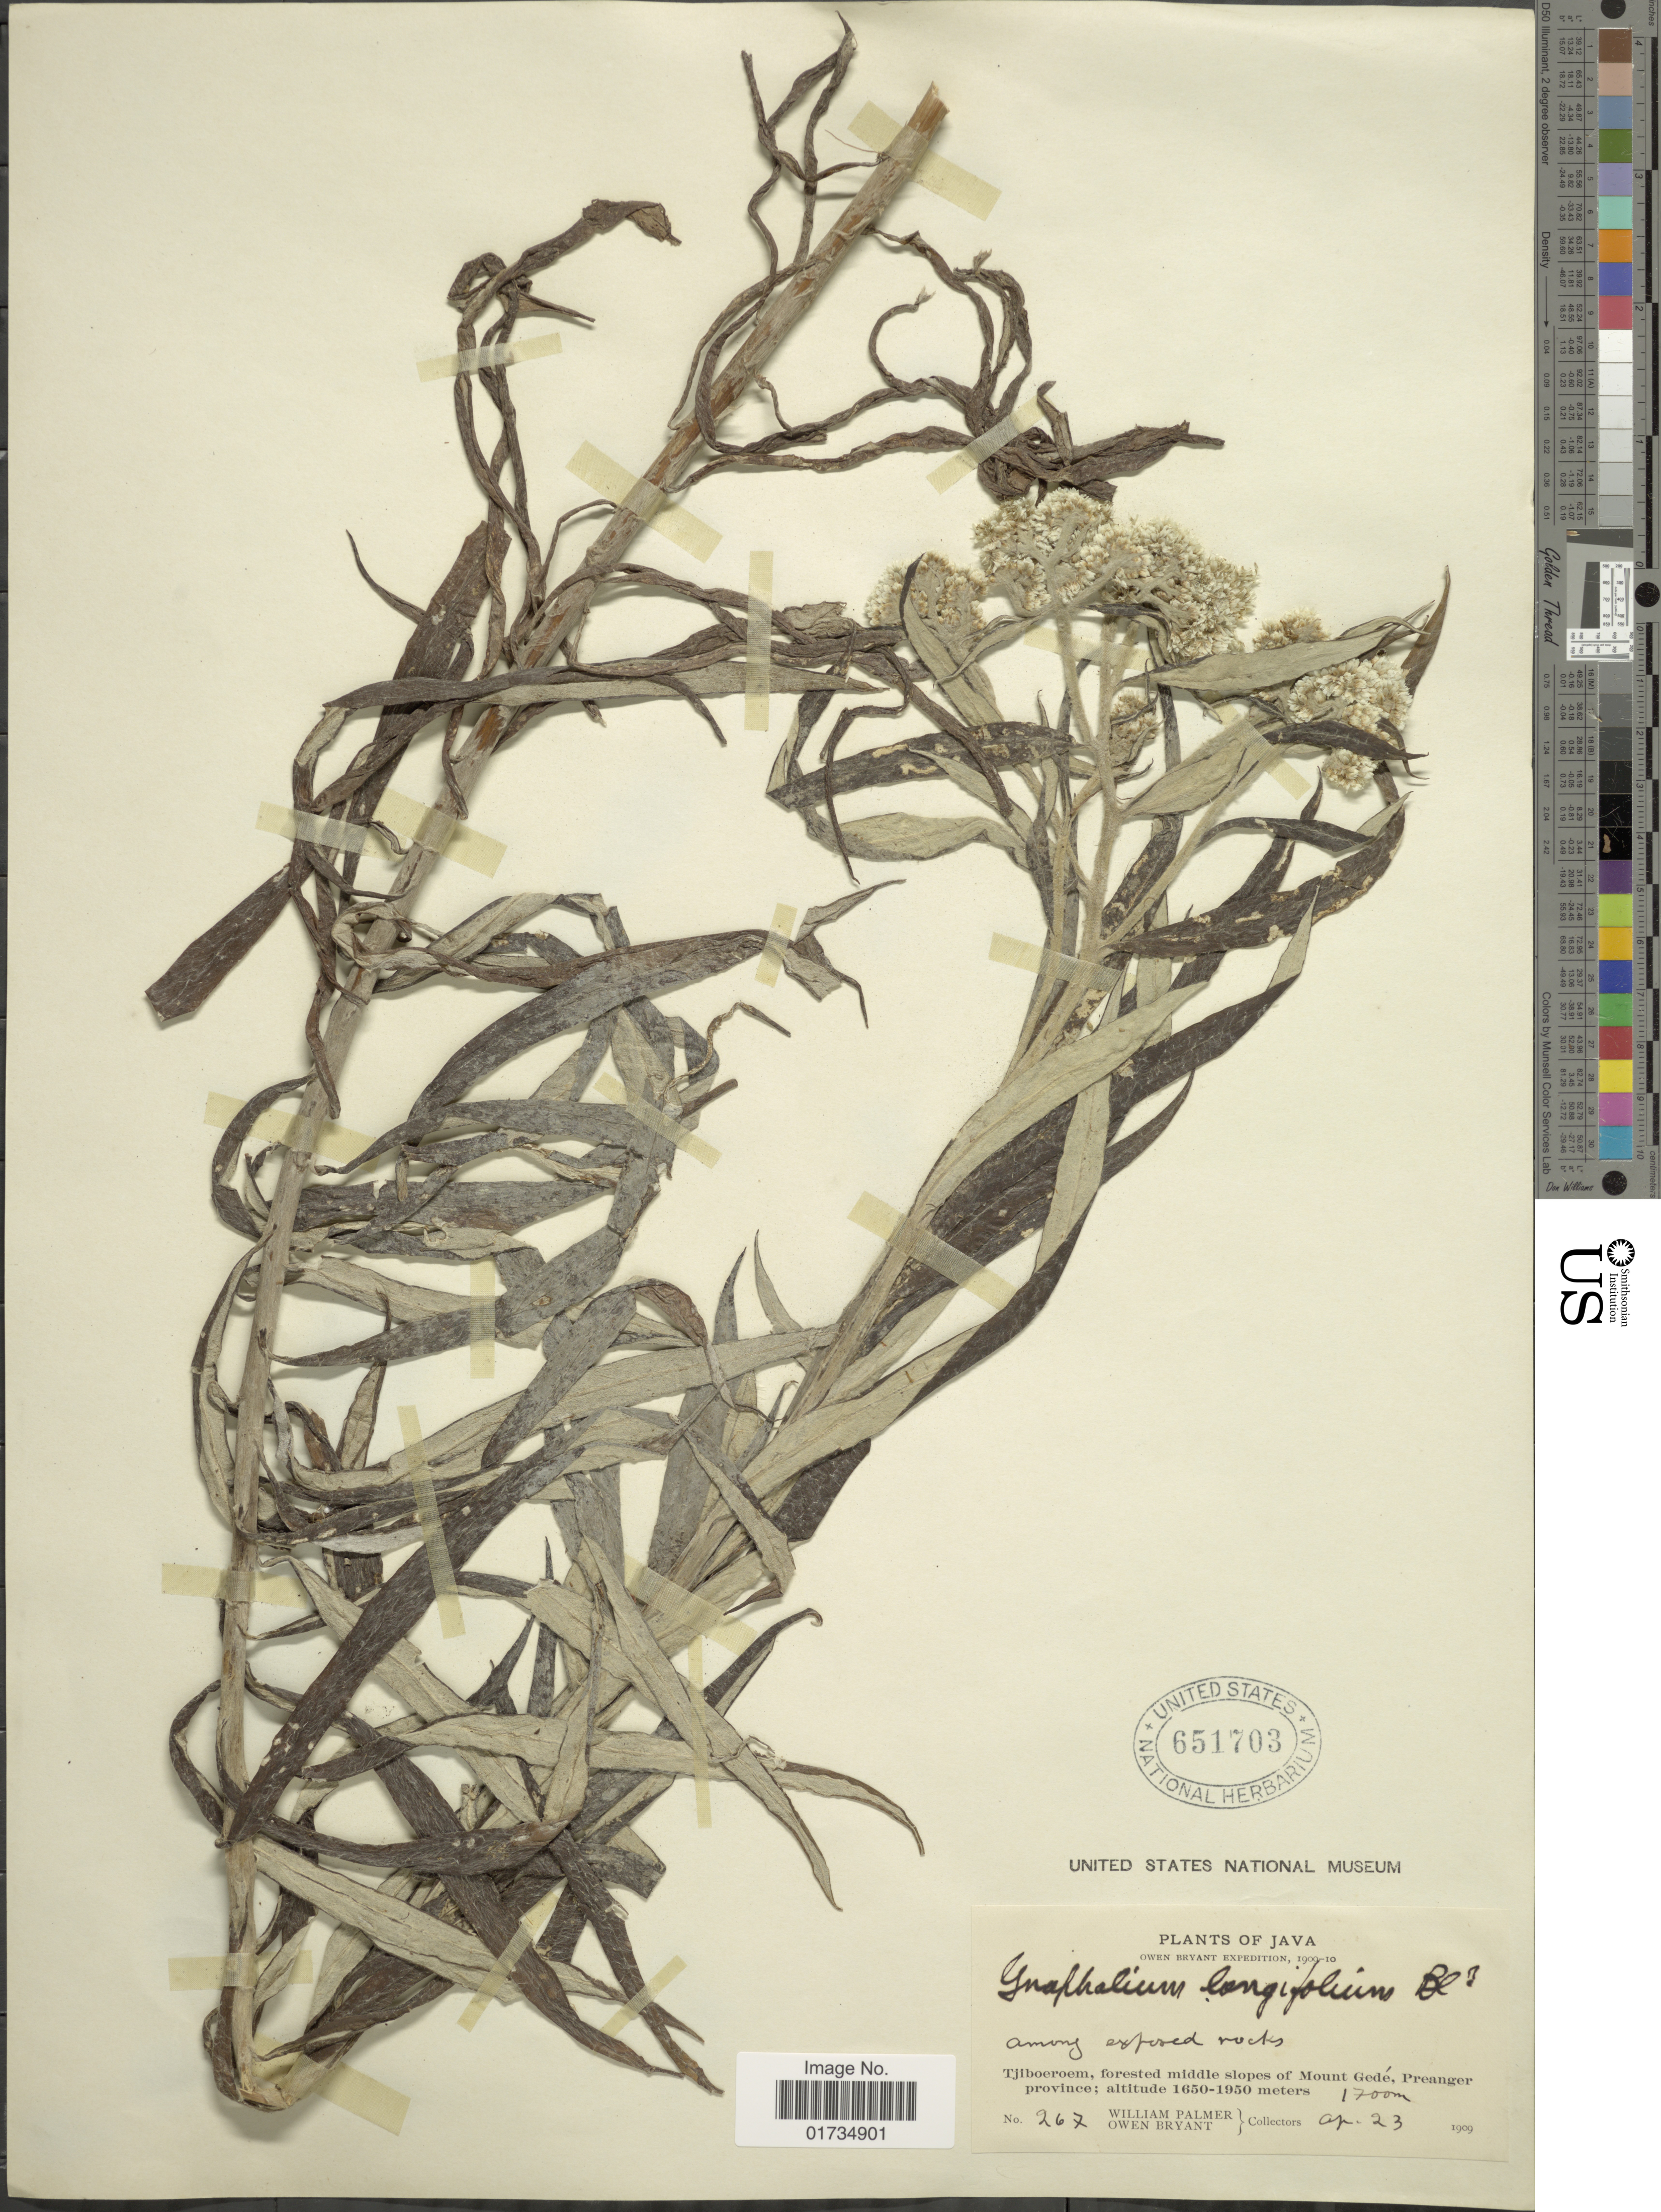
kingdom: Plantae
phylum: Tracheophyta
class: Magnoliopsida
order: Asterales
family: Asteraceae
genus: Anaphalis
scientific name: Anaphalis longifolia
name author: (Blume) DC.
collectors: W. Palmer & O. Bryant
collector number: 267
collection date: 1909-04-23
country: Indonesia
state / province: Java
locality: Java. Tjiboeroem, forested middle slopes of Mount Gede, Preanger province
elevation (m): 1650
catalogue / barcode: US 651703